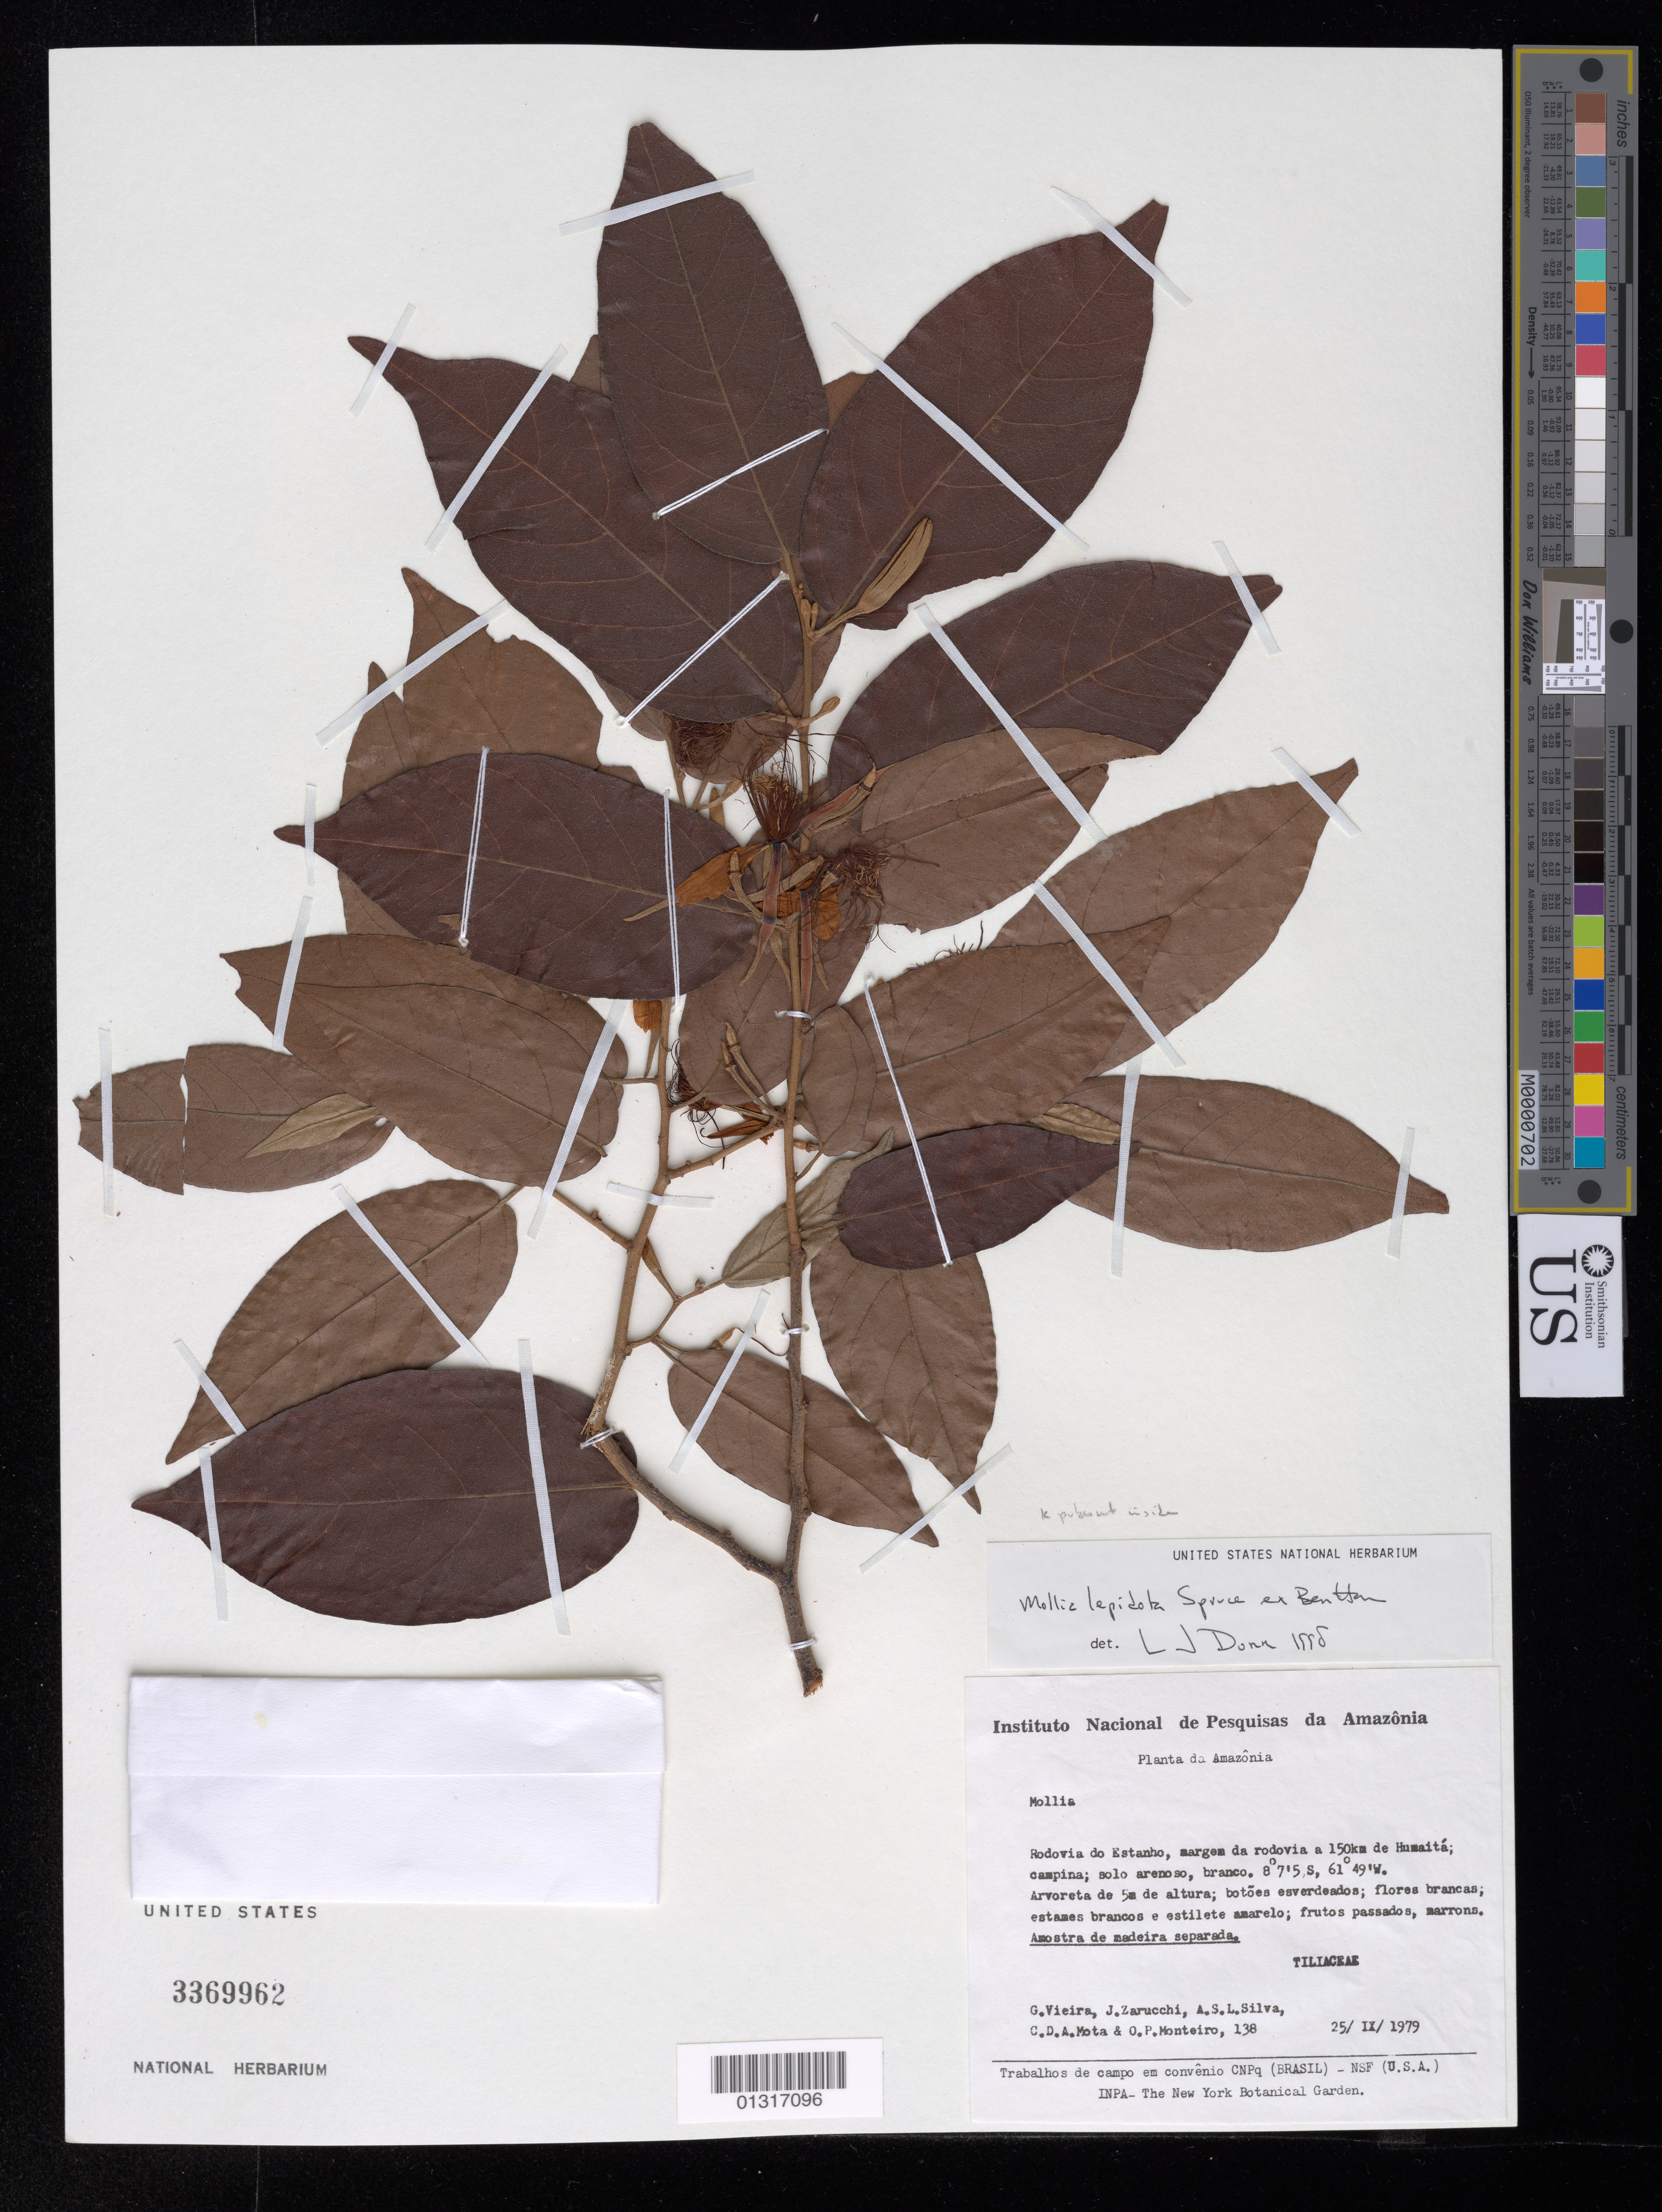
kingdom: Plantae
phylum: Tracheophyta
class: Magnoliopsida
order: Malvales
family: Malvaceae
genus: Mollia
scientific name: Mollia boliviana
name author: Britton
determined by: Costa, M. T. R.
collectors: G. Vieira, J. L. Zarucchi, F. Chagas e Silva, C. D. A. Mota & O. P. Monteiro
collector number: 138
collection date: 1979-09-25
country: Brazil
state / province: Amazonas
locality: Rodovia do Estanho, margem do rodovia a 150 km de Humaita.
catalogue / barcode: US 3369962